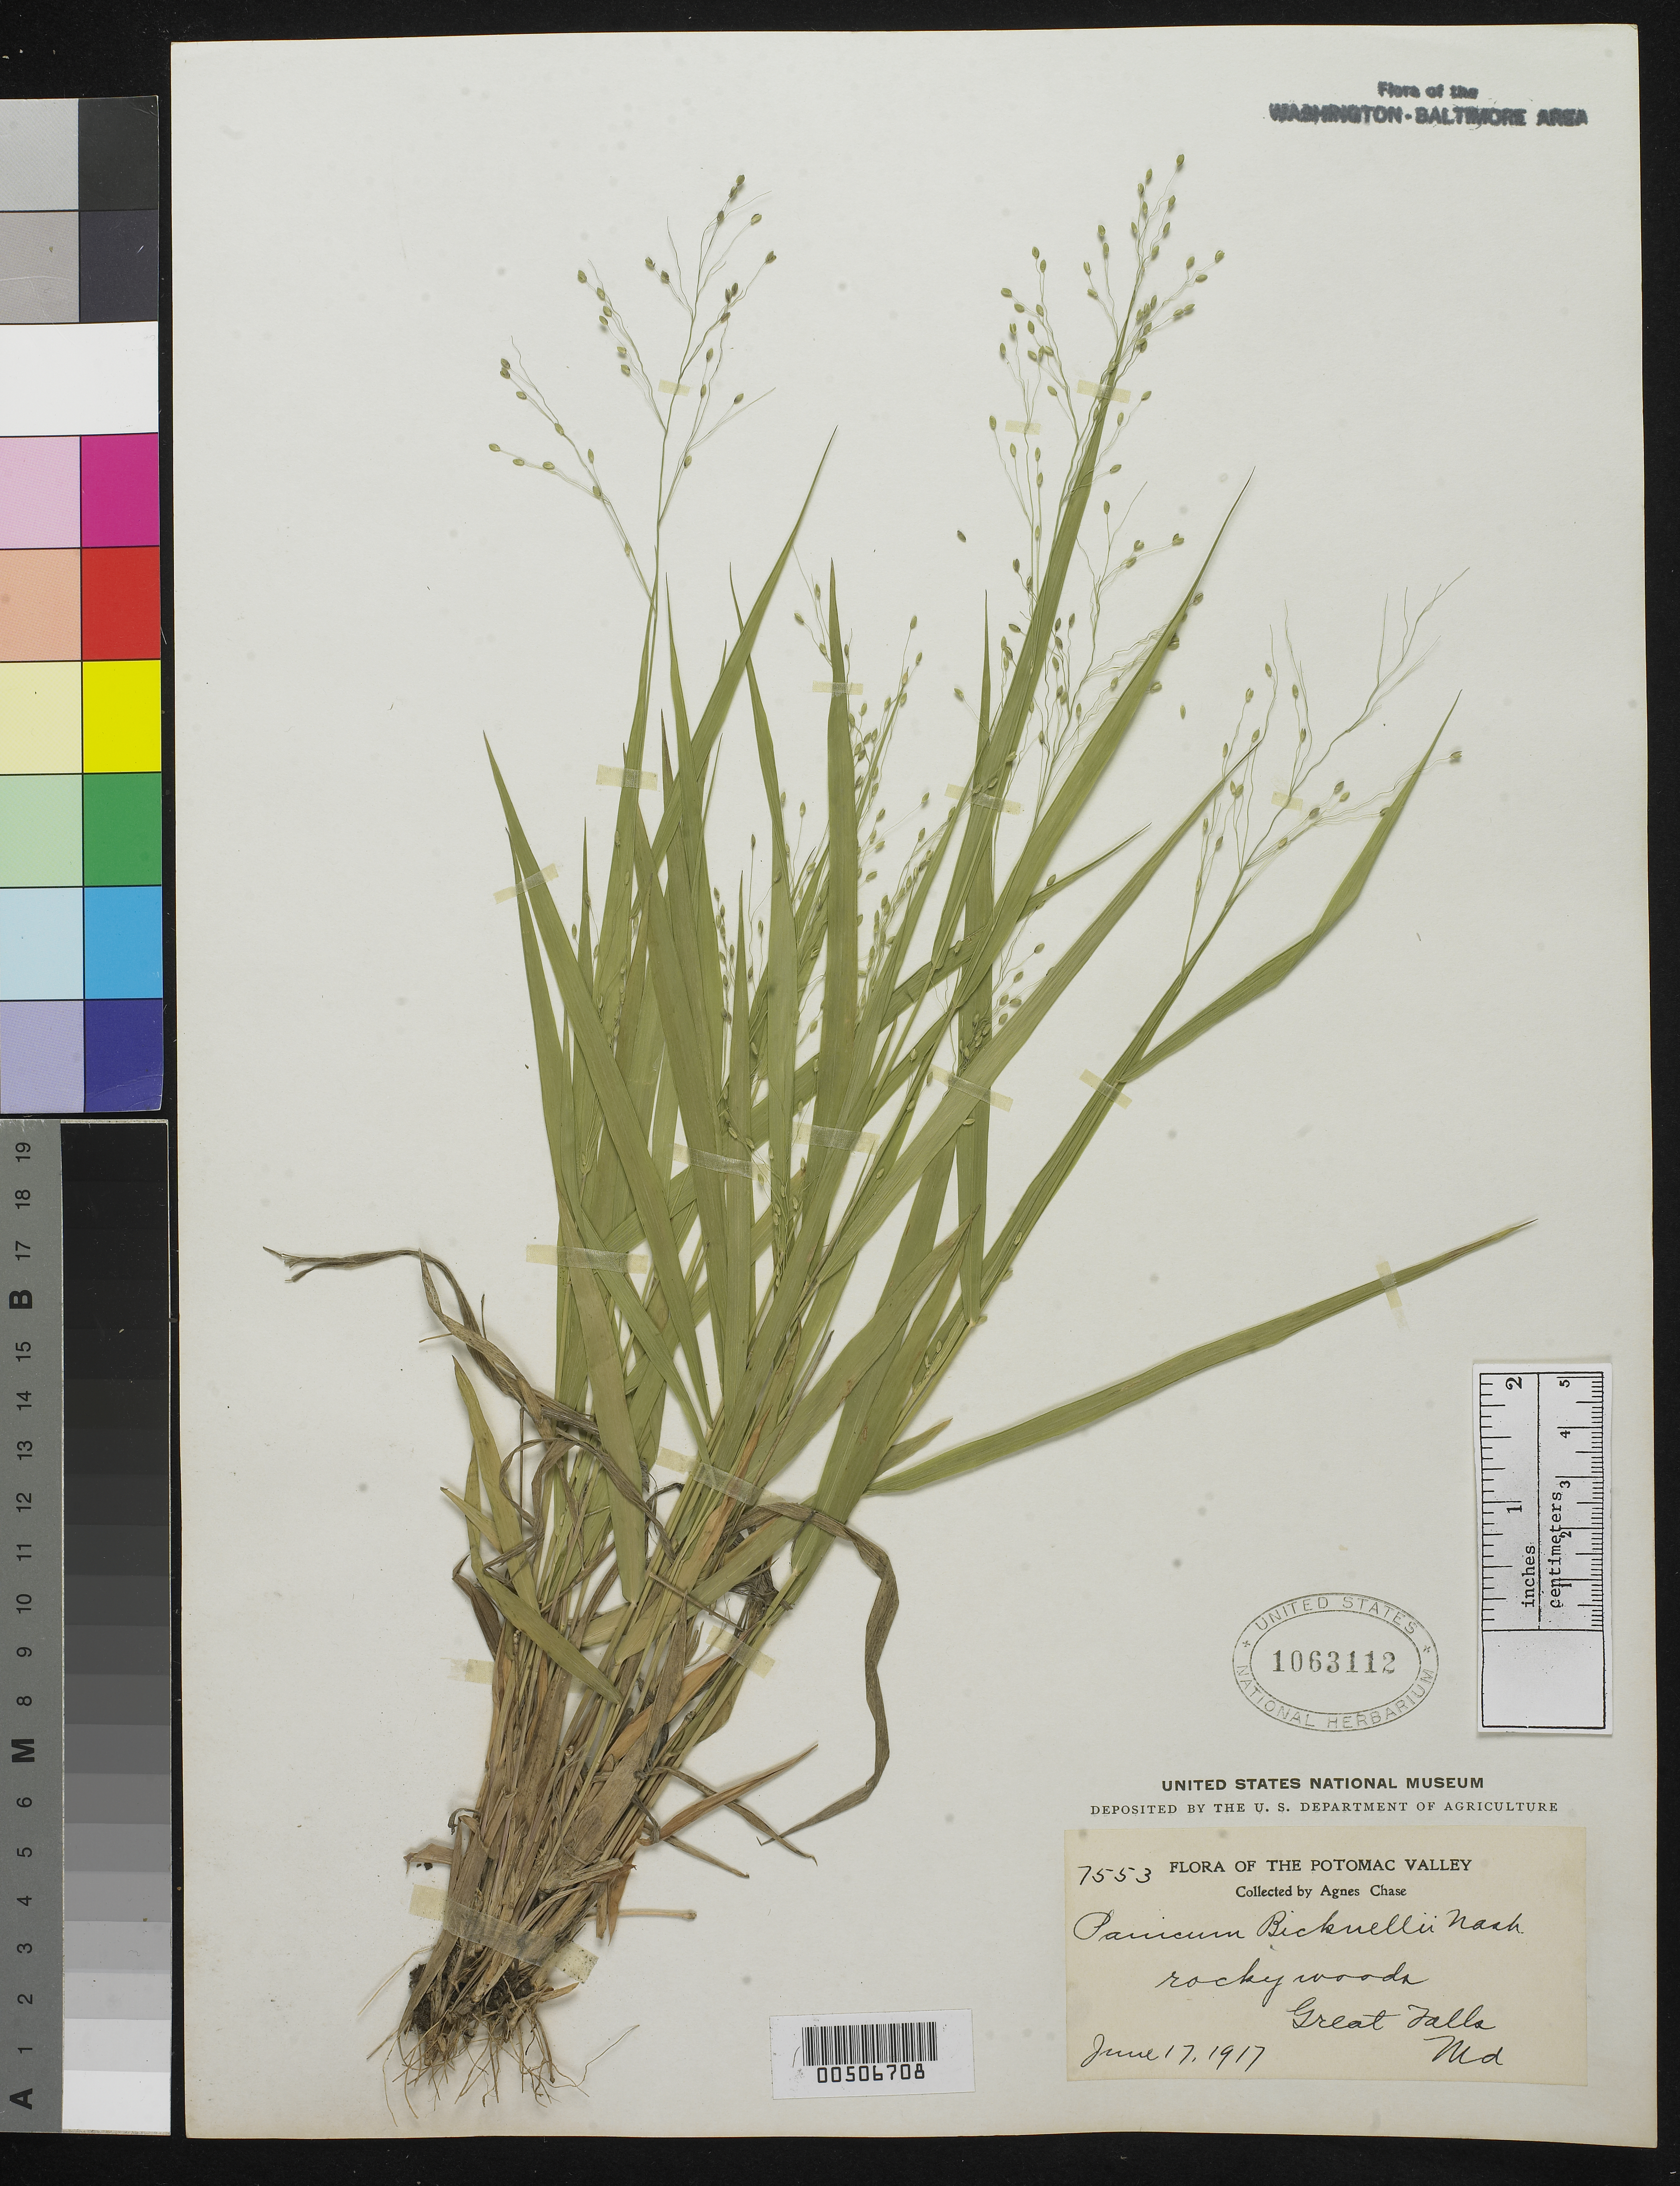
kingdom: Plantae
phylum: Tracheophyta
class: Liliopsida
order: Poales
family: Poaceae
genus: Dichanthelium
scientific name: Dichanthelium angustifolium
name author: (Ellison) Gould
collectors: A. Chase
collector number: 7553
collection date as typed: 17 Jun 1917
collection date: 1917-06-17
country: United States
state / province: Maryland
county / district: Montgomery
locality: Great Falls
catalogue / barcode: US 1063112